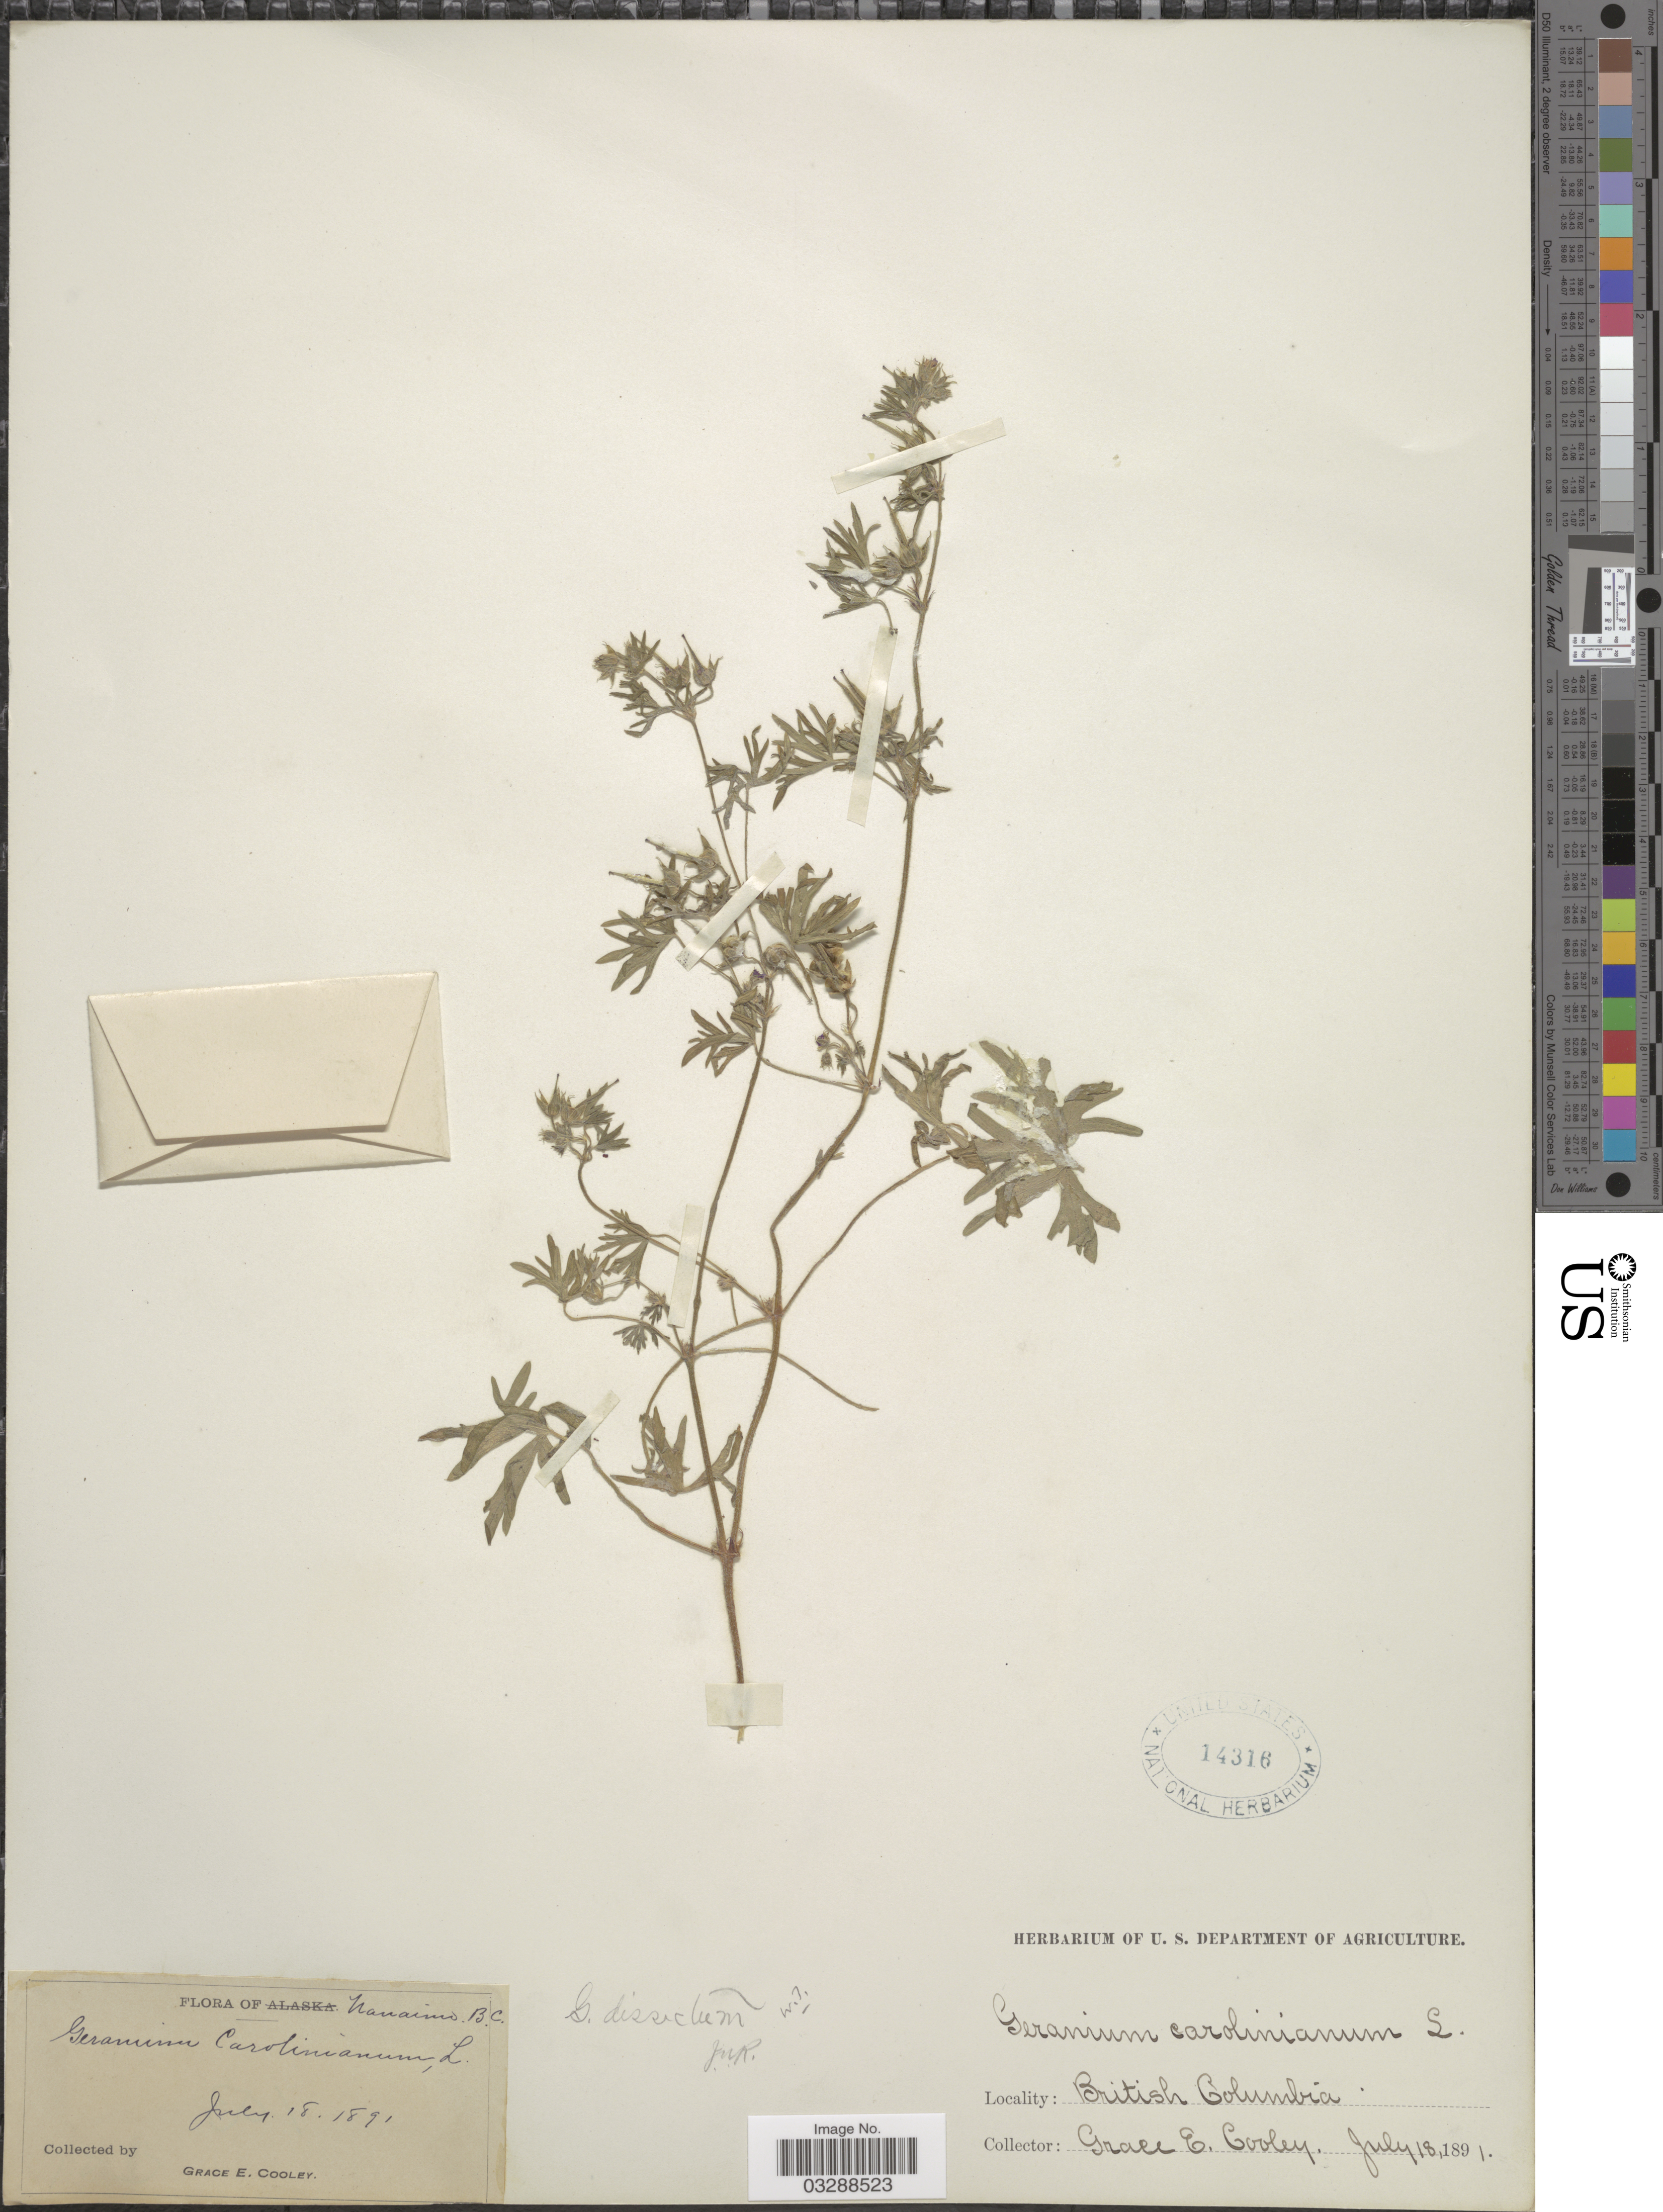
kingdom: Plantae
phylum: Tracheophyta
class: Magnoliopsida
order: Geraniales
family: Geraniaceae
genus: Geranium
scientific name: Geranium dissectum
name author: L.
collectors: G. E. Cooley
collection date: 1891-07-18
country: Canada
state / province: British Columbia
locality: Nanaimo.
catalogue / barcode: US 14316